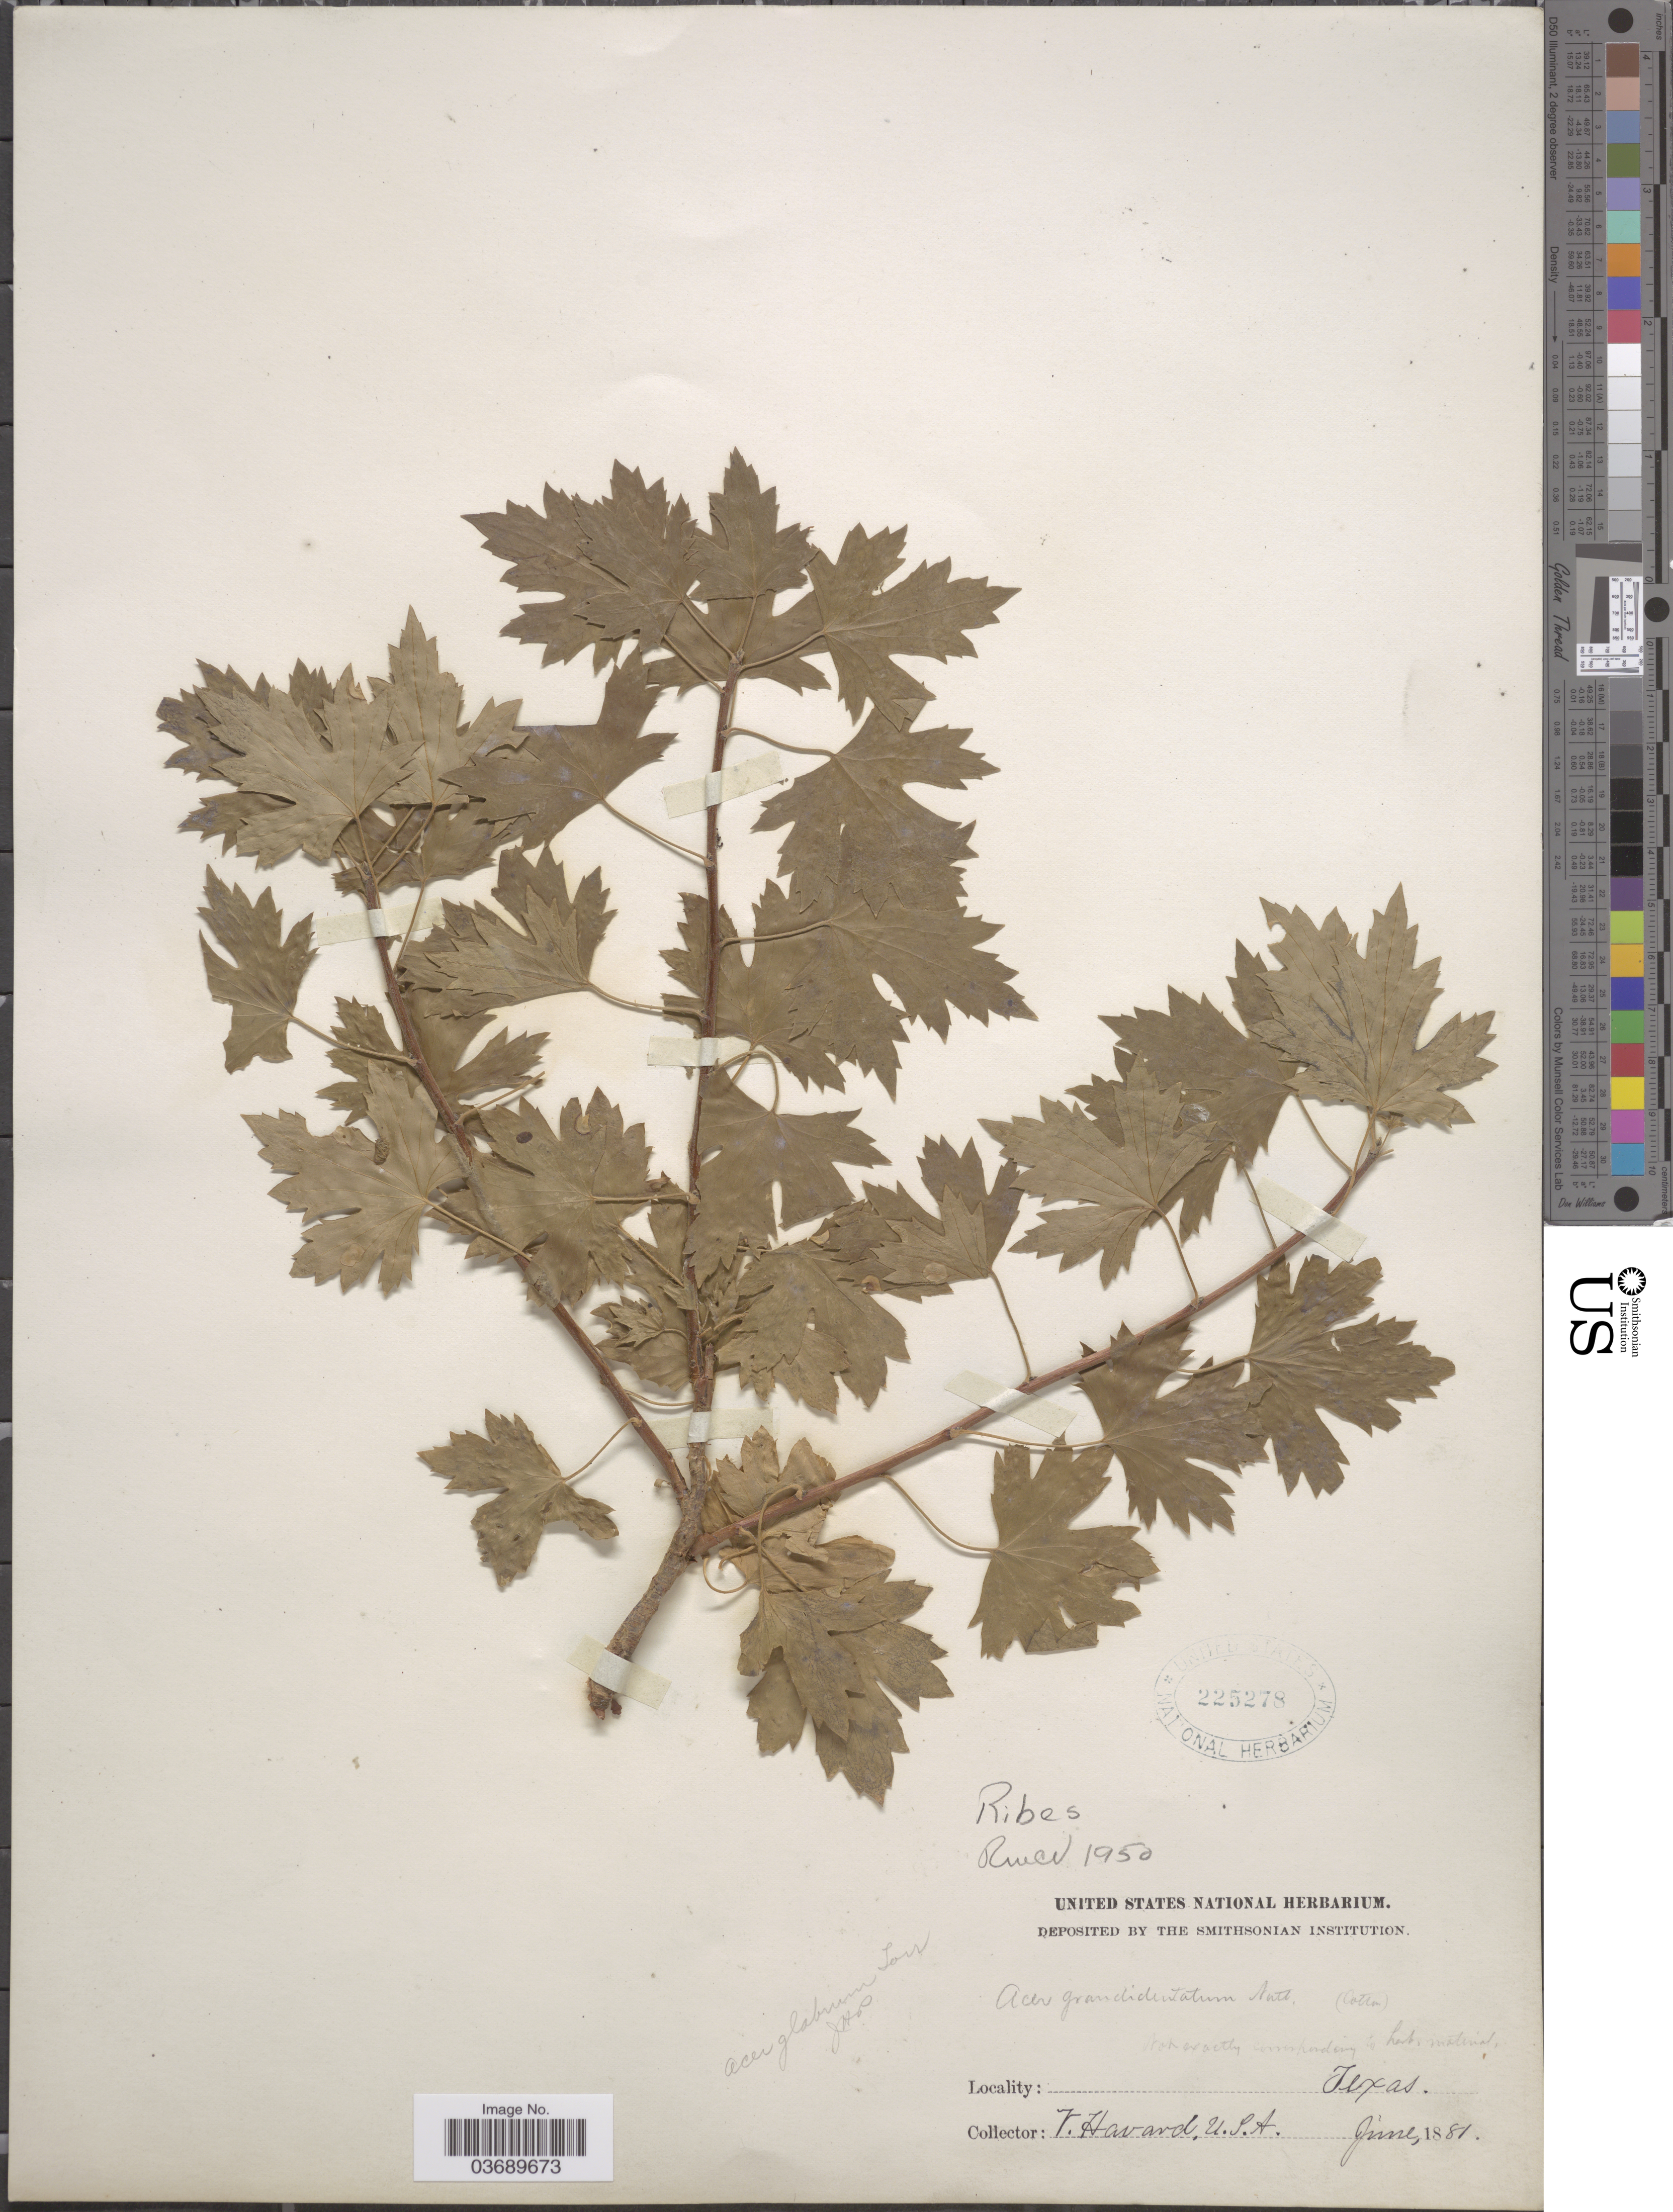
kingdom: Plantae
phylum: Tracheophyta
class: Magnoliopsida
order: Saxifragales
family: Grossulariaceae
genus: Ribes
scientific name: Ribes sp.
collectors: V. Havard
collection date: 1881-06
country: United States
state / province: Texas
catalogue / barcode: US 225278